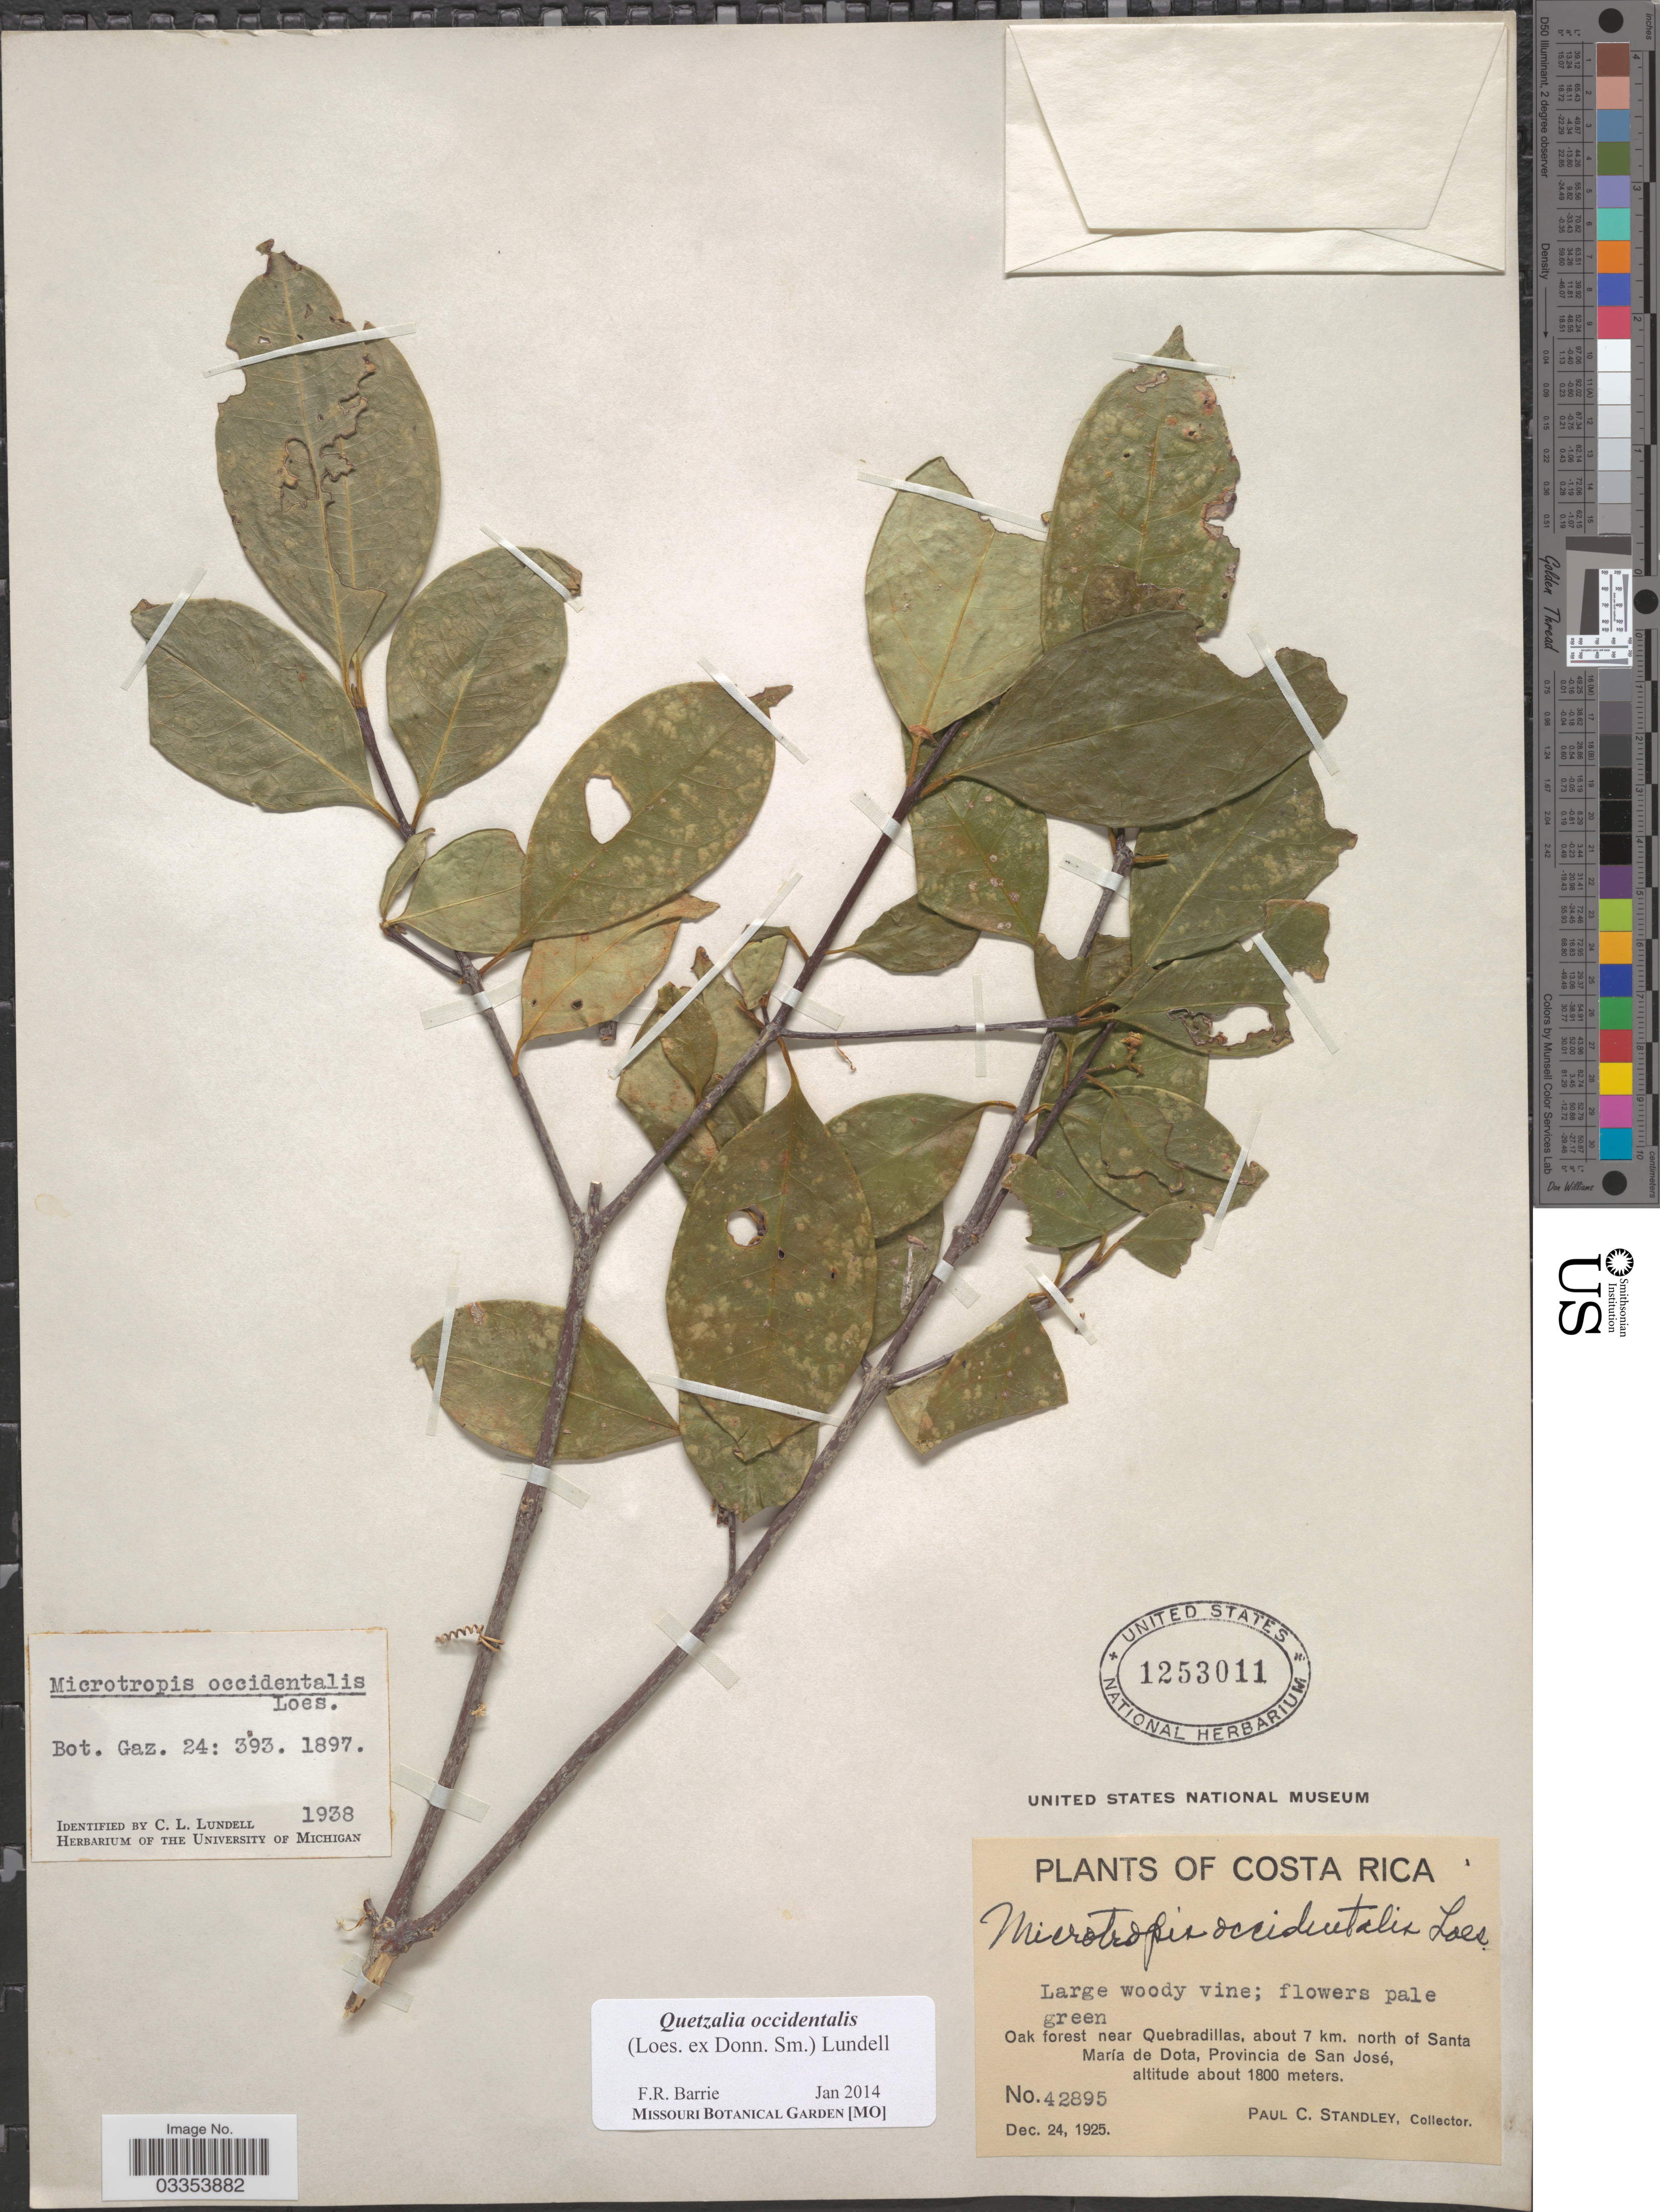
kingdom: Plantae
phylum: Tracheophyta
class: Magnoliopsida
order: Celastrales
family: Celastraceae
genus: Microtropis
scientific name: Microtropis occidentalis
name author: Loes.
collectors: P. C. Standley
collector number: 42895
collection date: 1925-12-24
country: Costa Rica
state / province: San José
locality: Oak forest near Quebradillas, about 7 km. north of Santa María de Dota.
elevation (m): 1800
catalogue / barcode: US 1253011